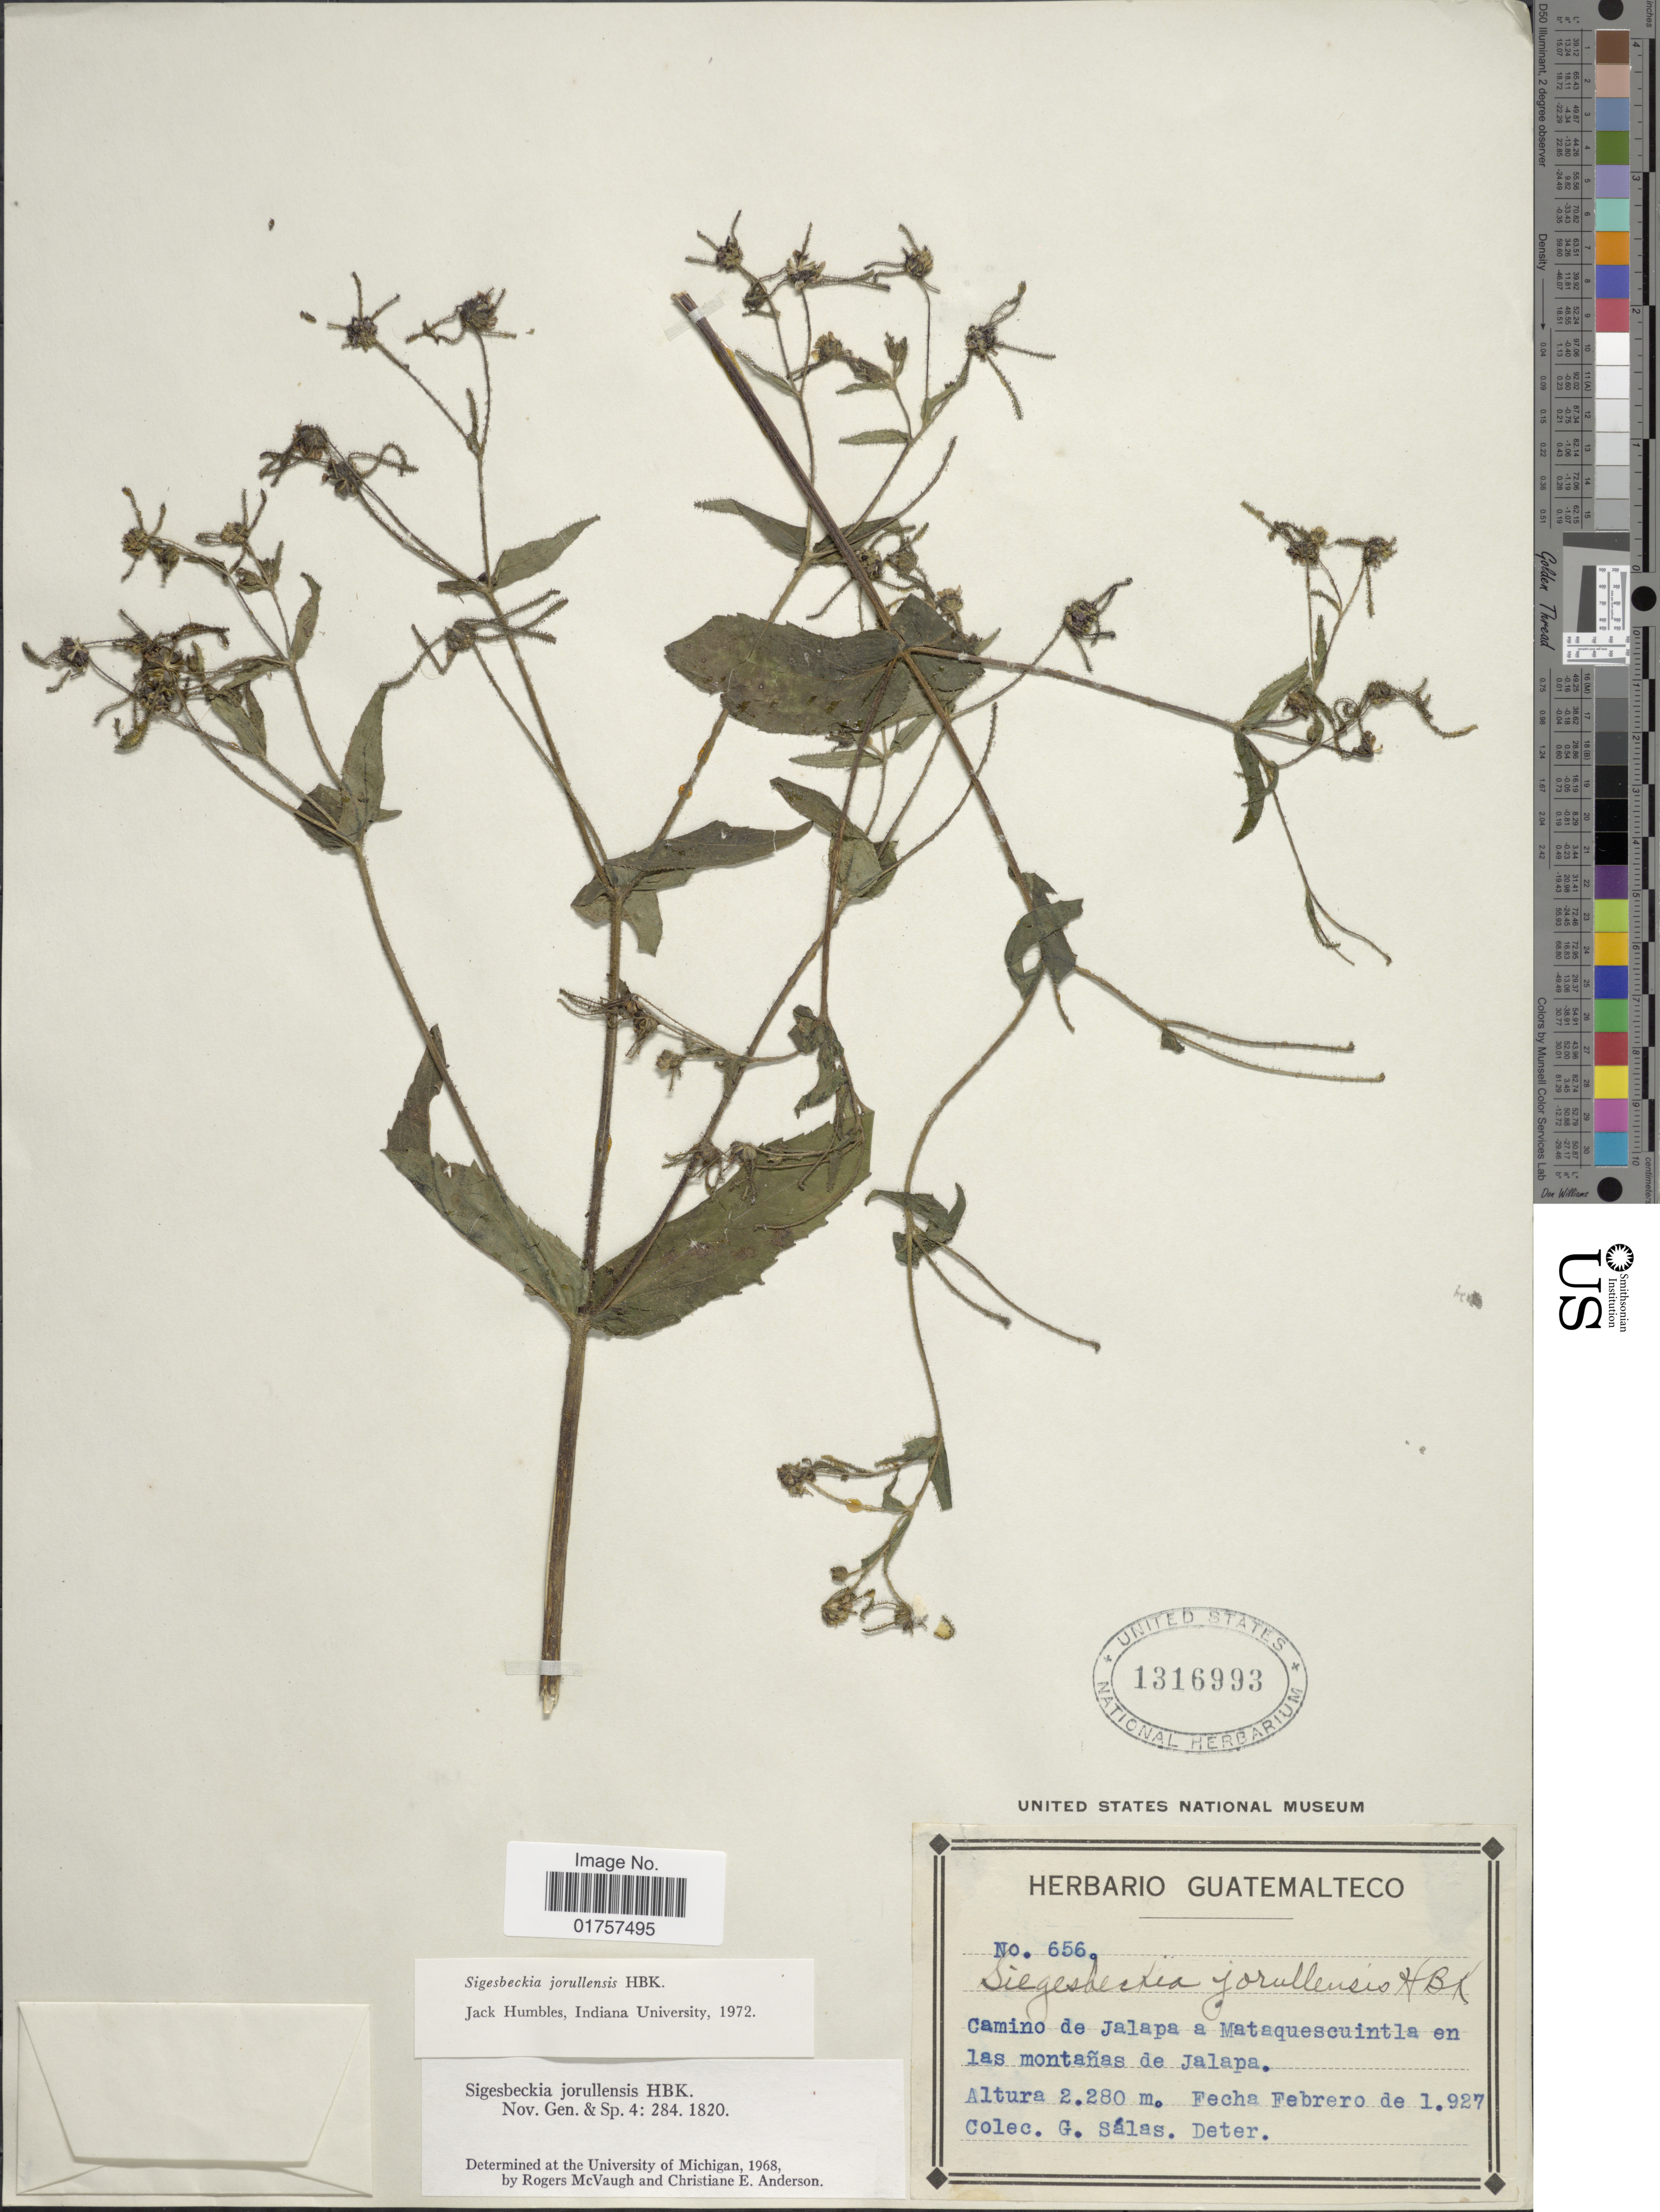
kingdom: Plantae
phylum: Tracheophyta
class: Magnoliopsida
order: Asterales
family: Asteraceae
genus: Sigesbeckia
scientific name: Sigesbeckia jorullensis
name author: Kunth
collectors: G. Salas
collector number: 656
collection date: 1927-02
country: Guatemala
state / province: Jalapa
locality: Camino de Jalapa a Mataquescuintla en las montañas de Jalapa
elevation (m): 2280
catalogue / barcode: US 1316993